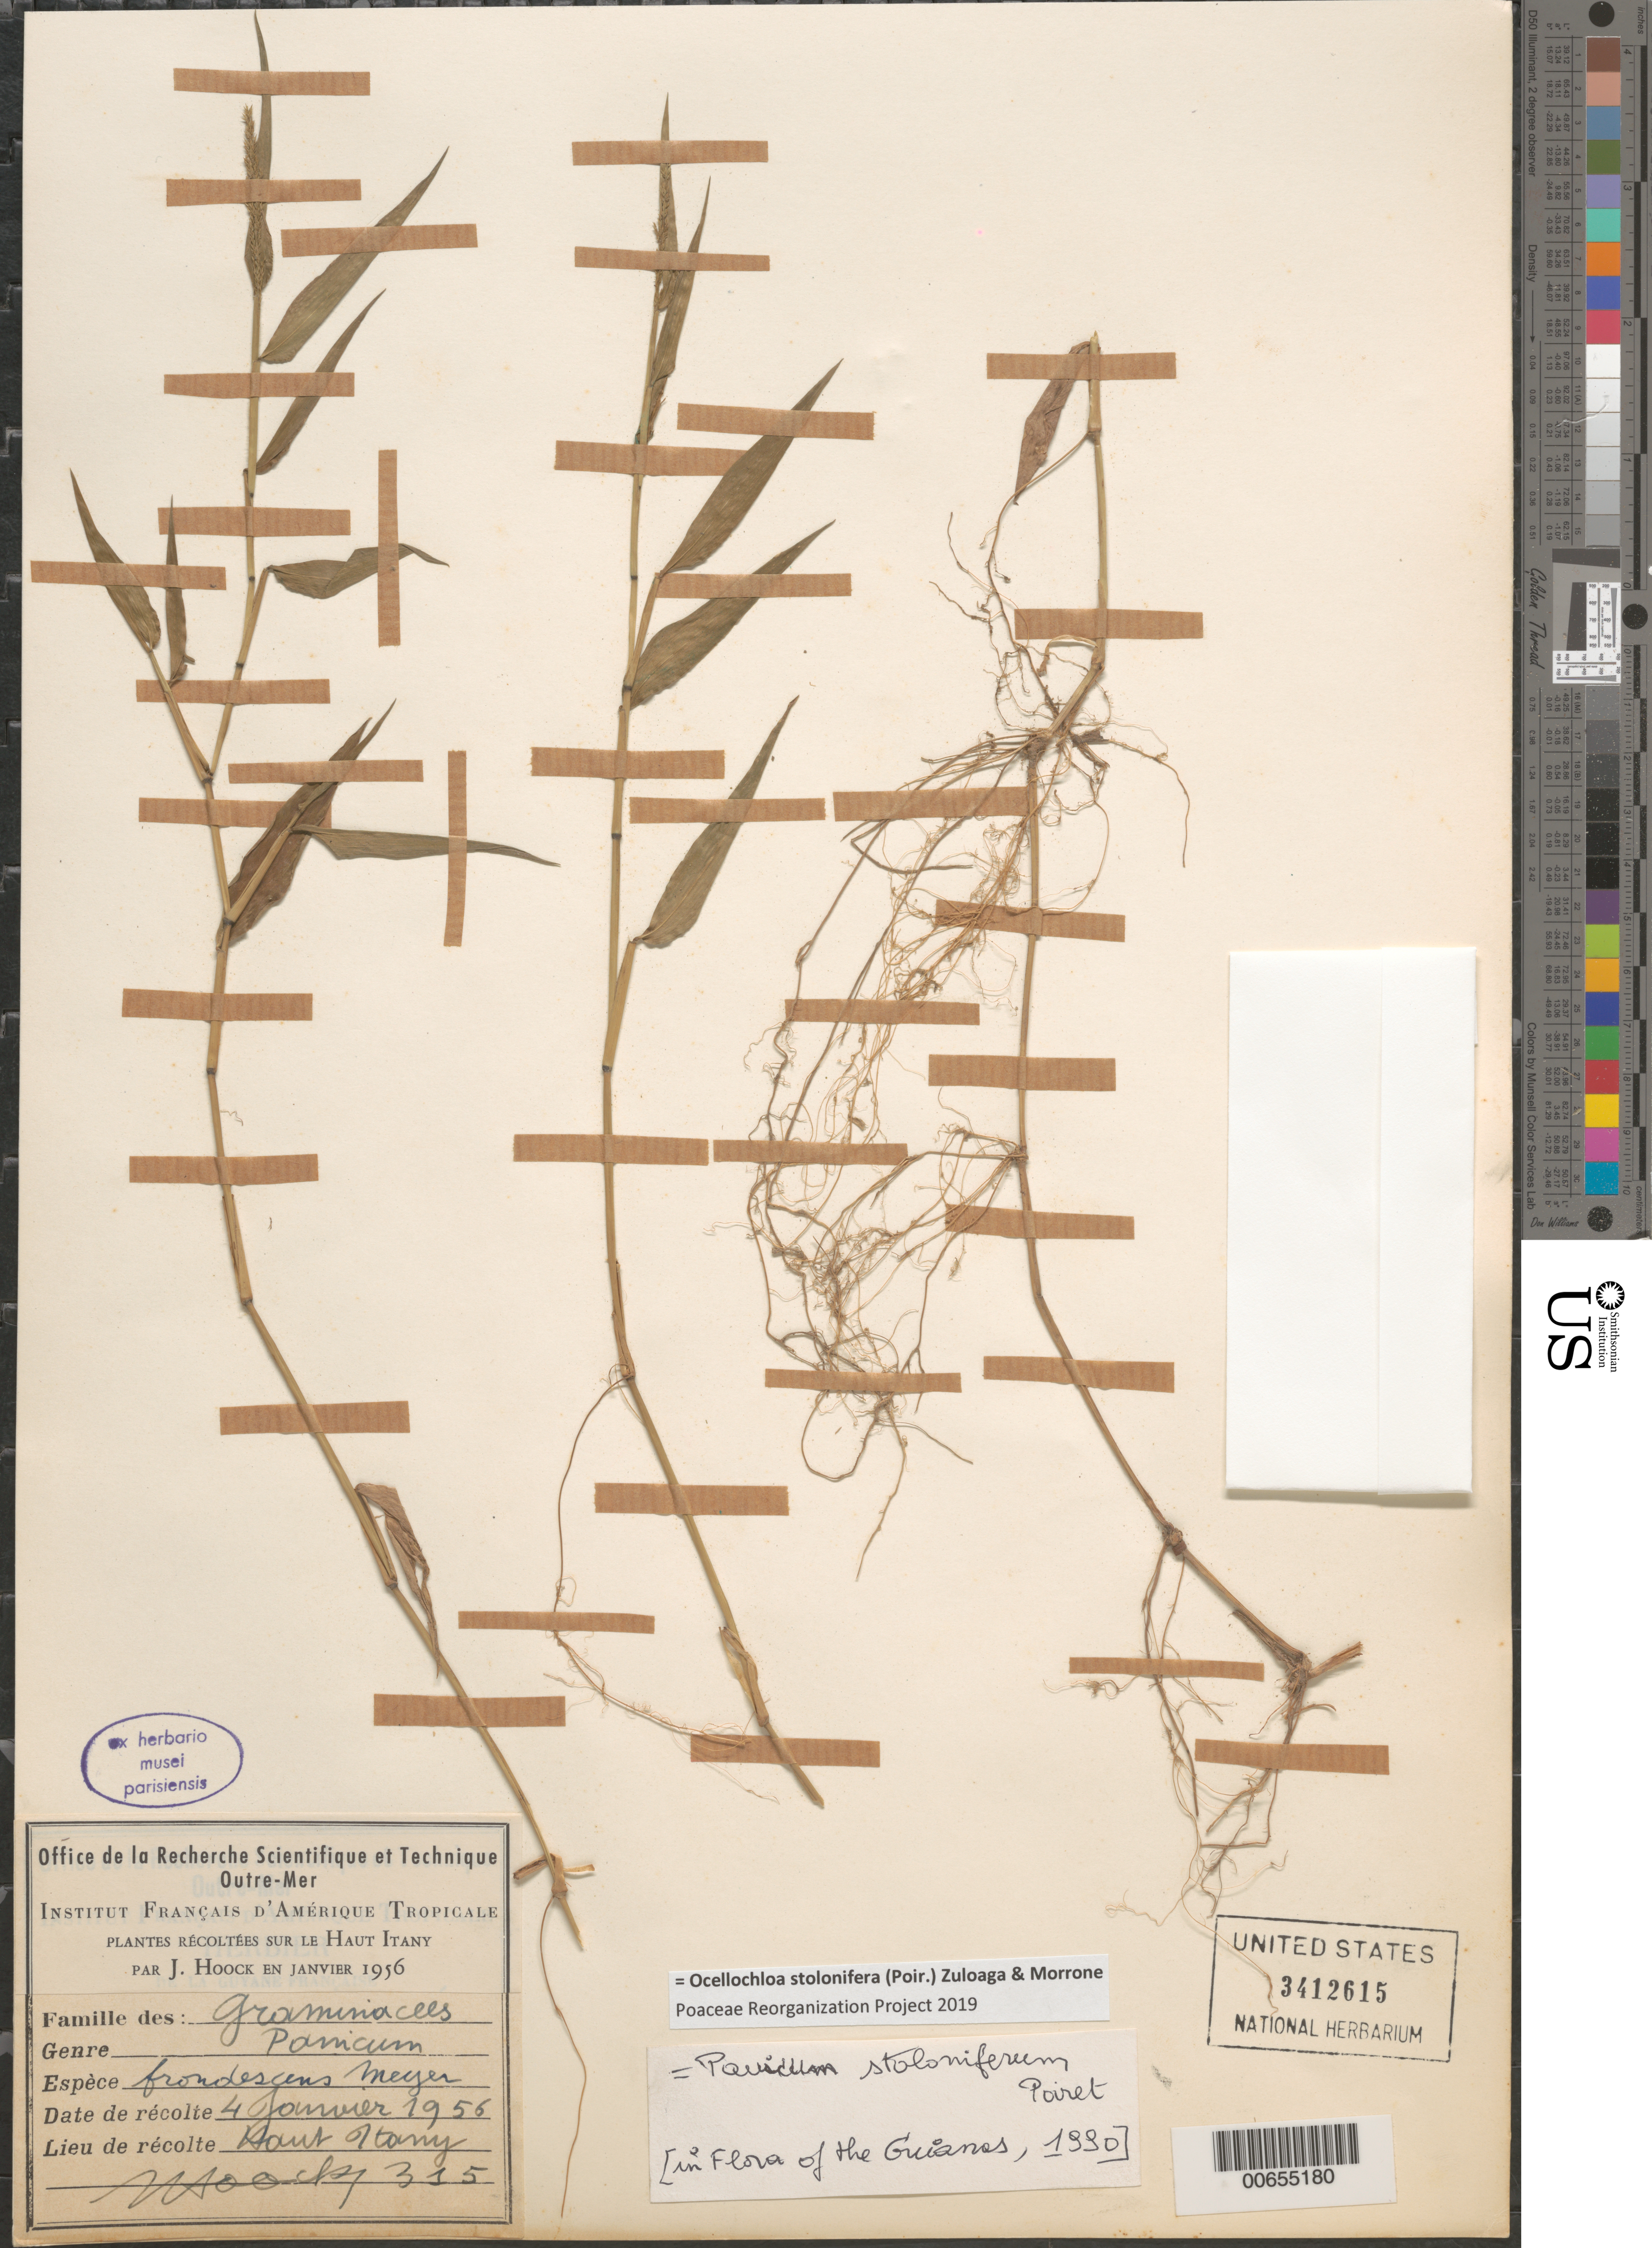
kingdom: Plantae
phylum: Tracheophyta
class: Liliopsida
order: Poales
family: Poaceae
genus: Panicum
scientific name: Panicum stoloniferum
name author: Poir.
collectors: J. Hoock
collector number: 315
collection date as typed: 4-Jan-56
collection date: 1956-01-04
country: French Guiana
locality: Haut Litany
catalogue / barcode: US 3412615